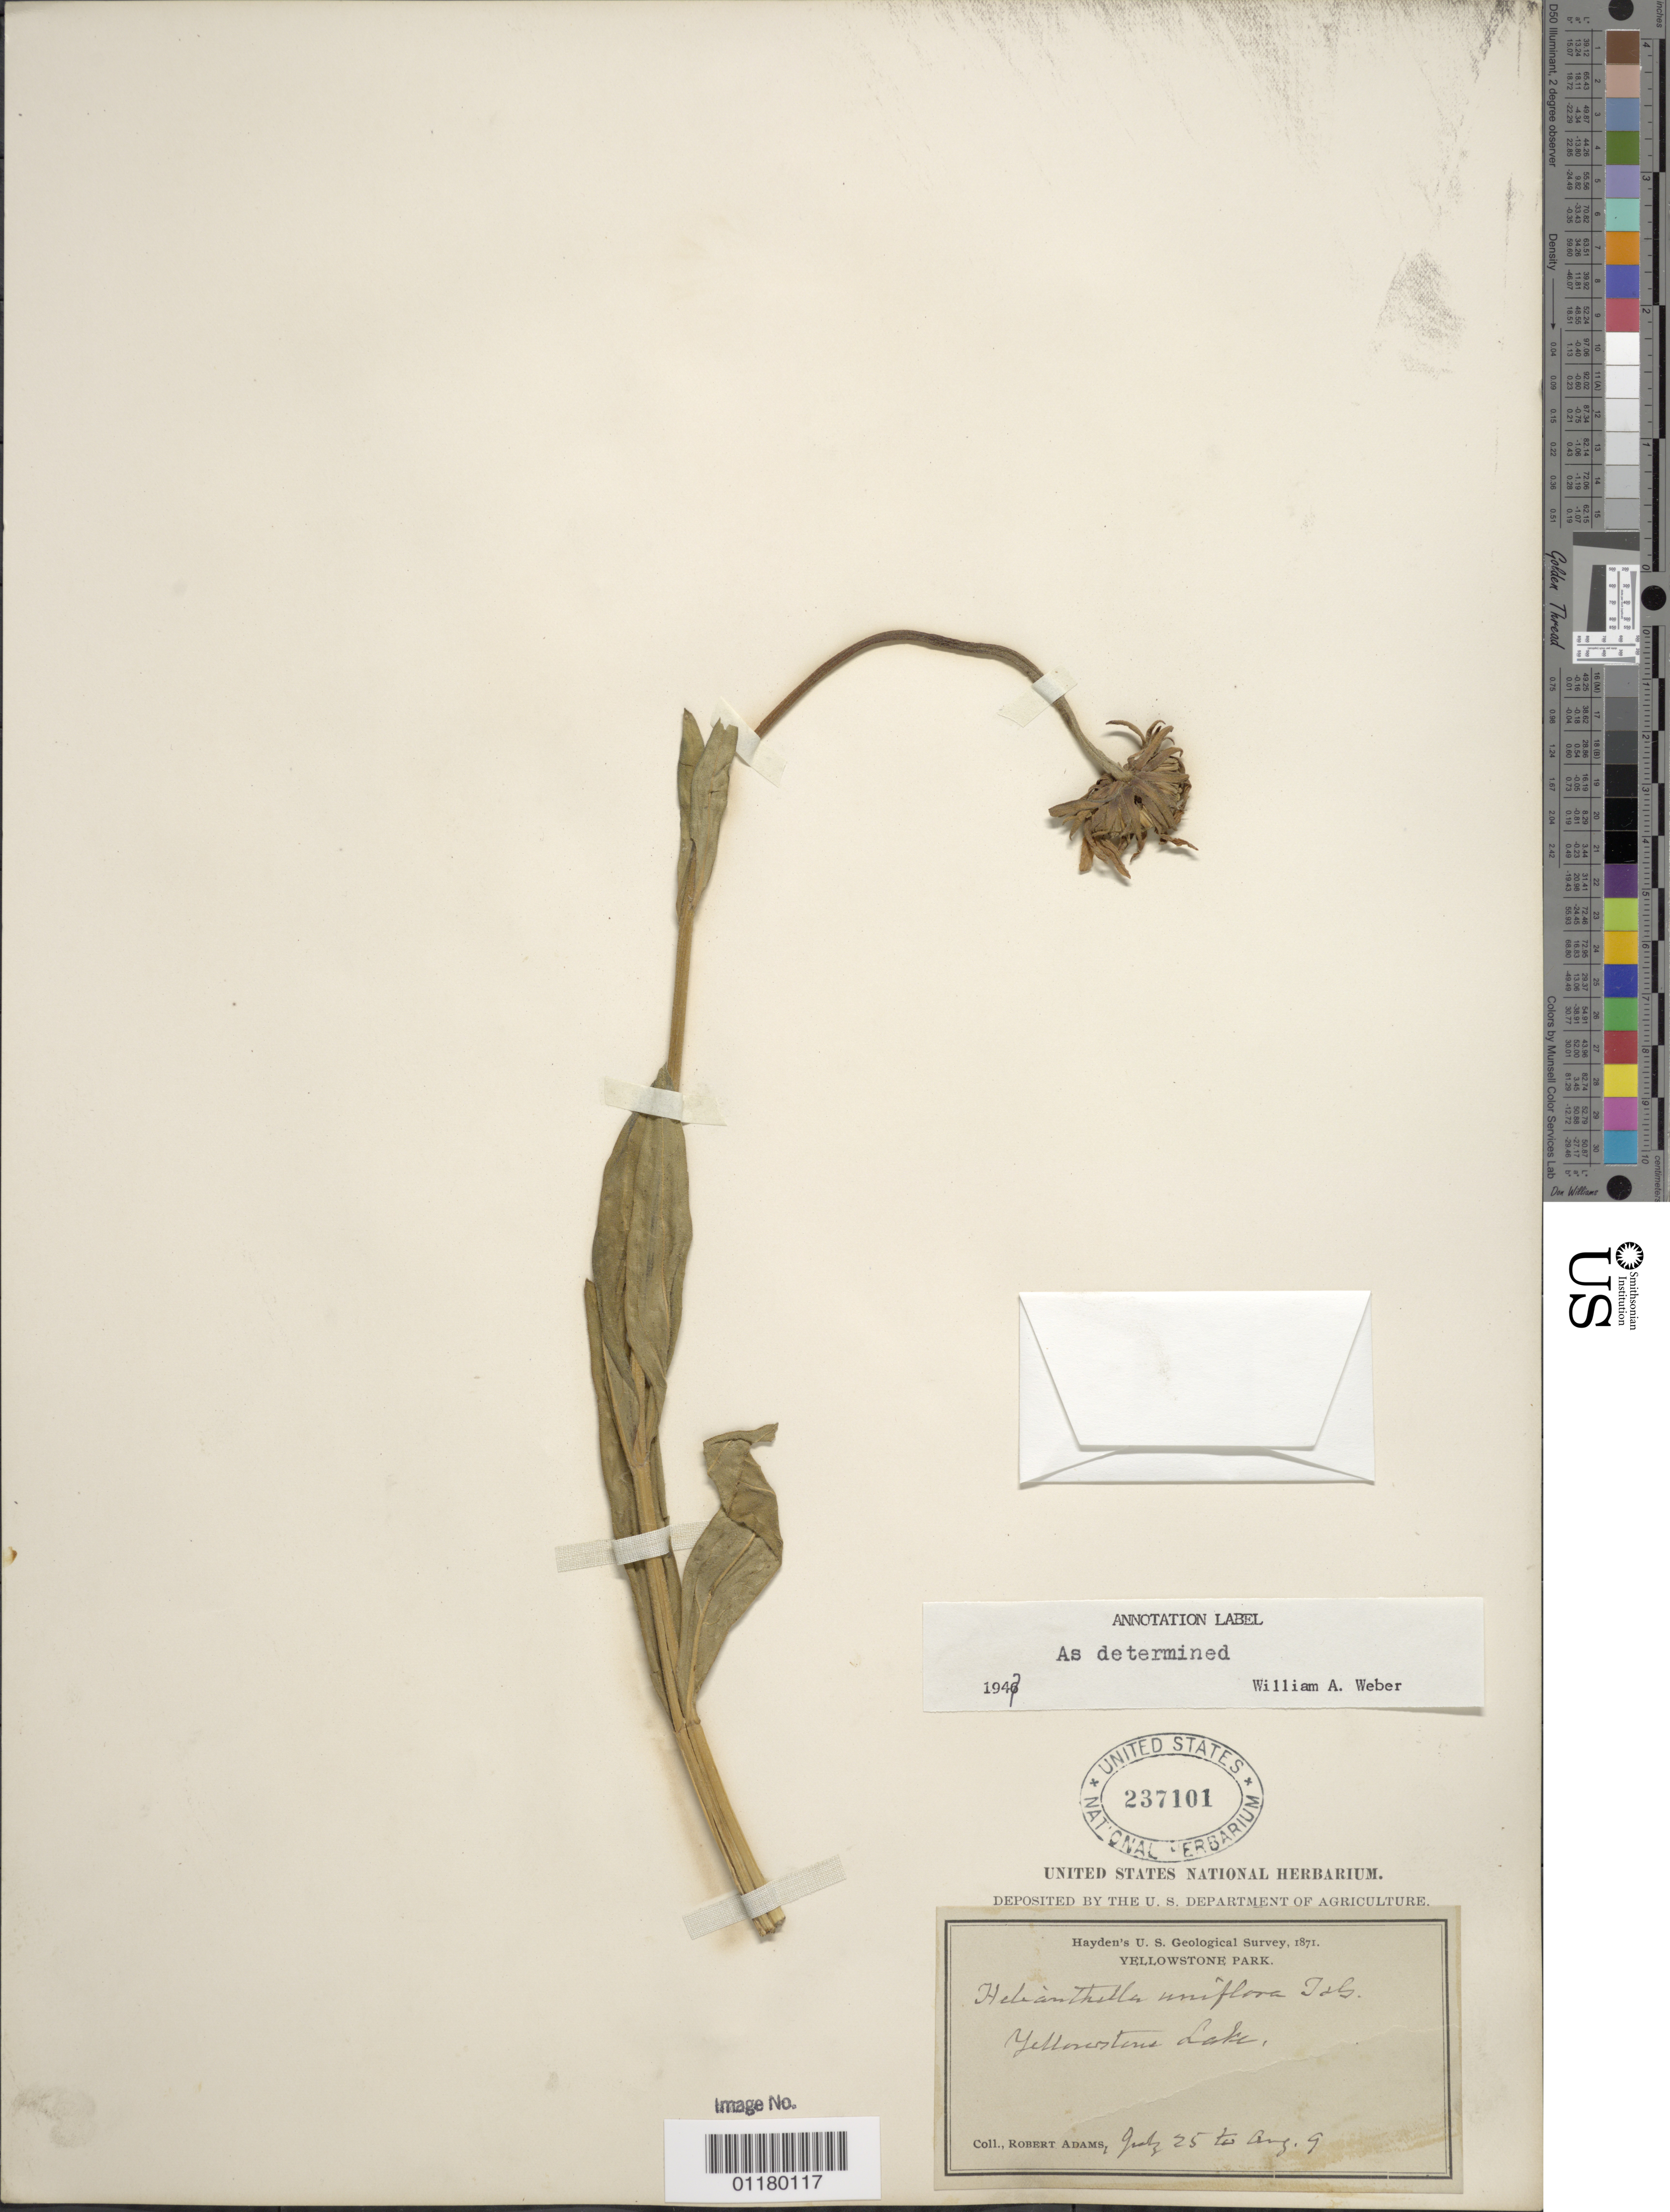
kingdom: Plantae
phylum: Tracheophyta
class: Magnoliopsida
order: Asterales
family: Asteraceae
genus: Helianthella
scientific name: Helianthella uniflora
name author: Torr. & A. Gray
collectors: R. Adams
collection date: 1871-07-25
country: United States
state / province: Wyoming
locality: Yellowstone Lake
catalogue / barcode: US 237101